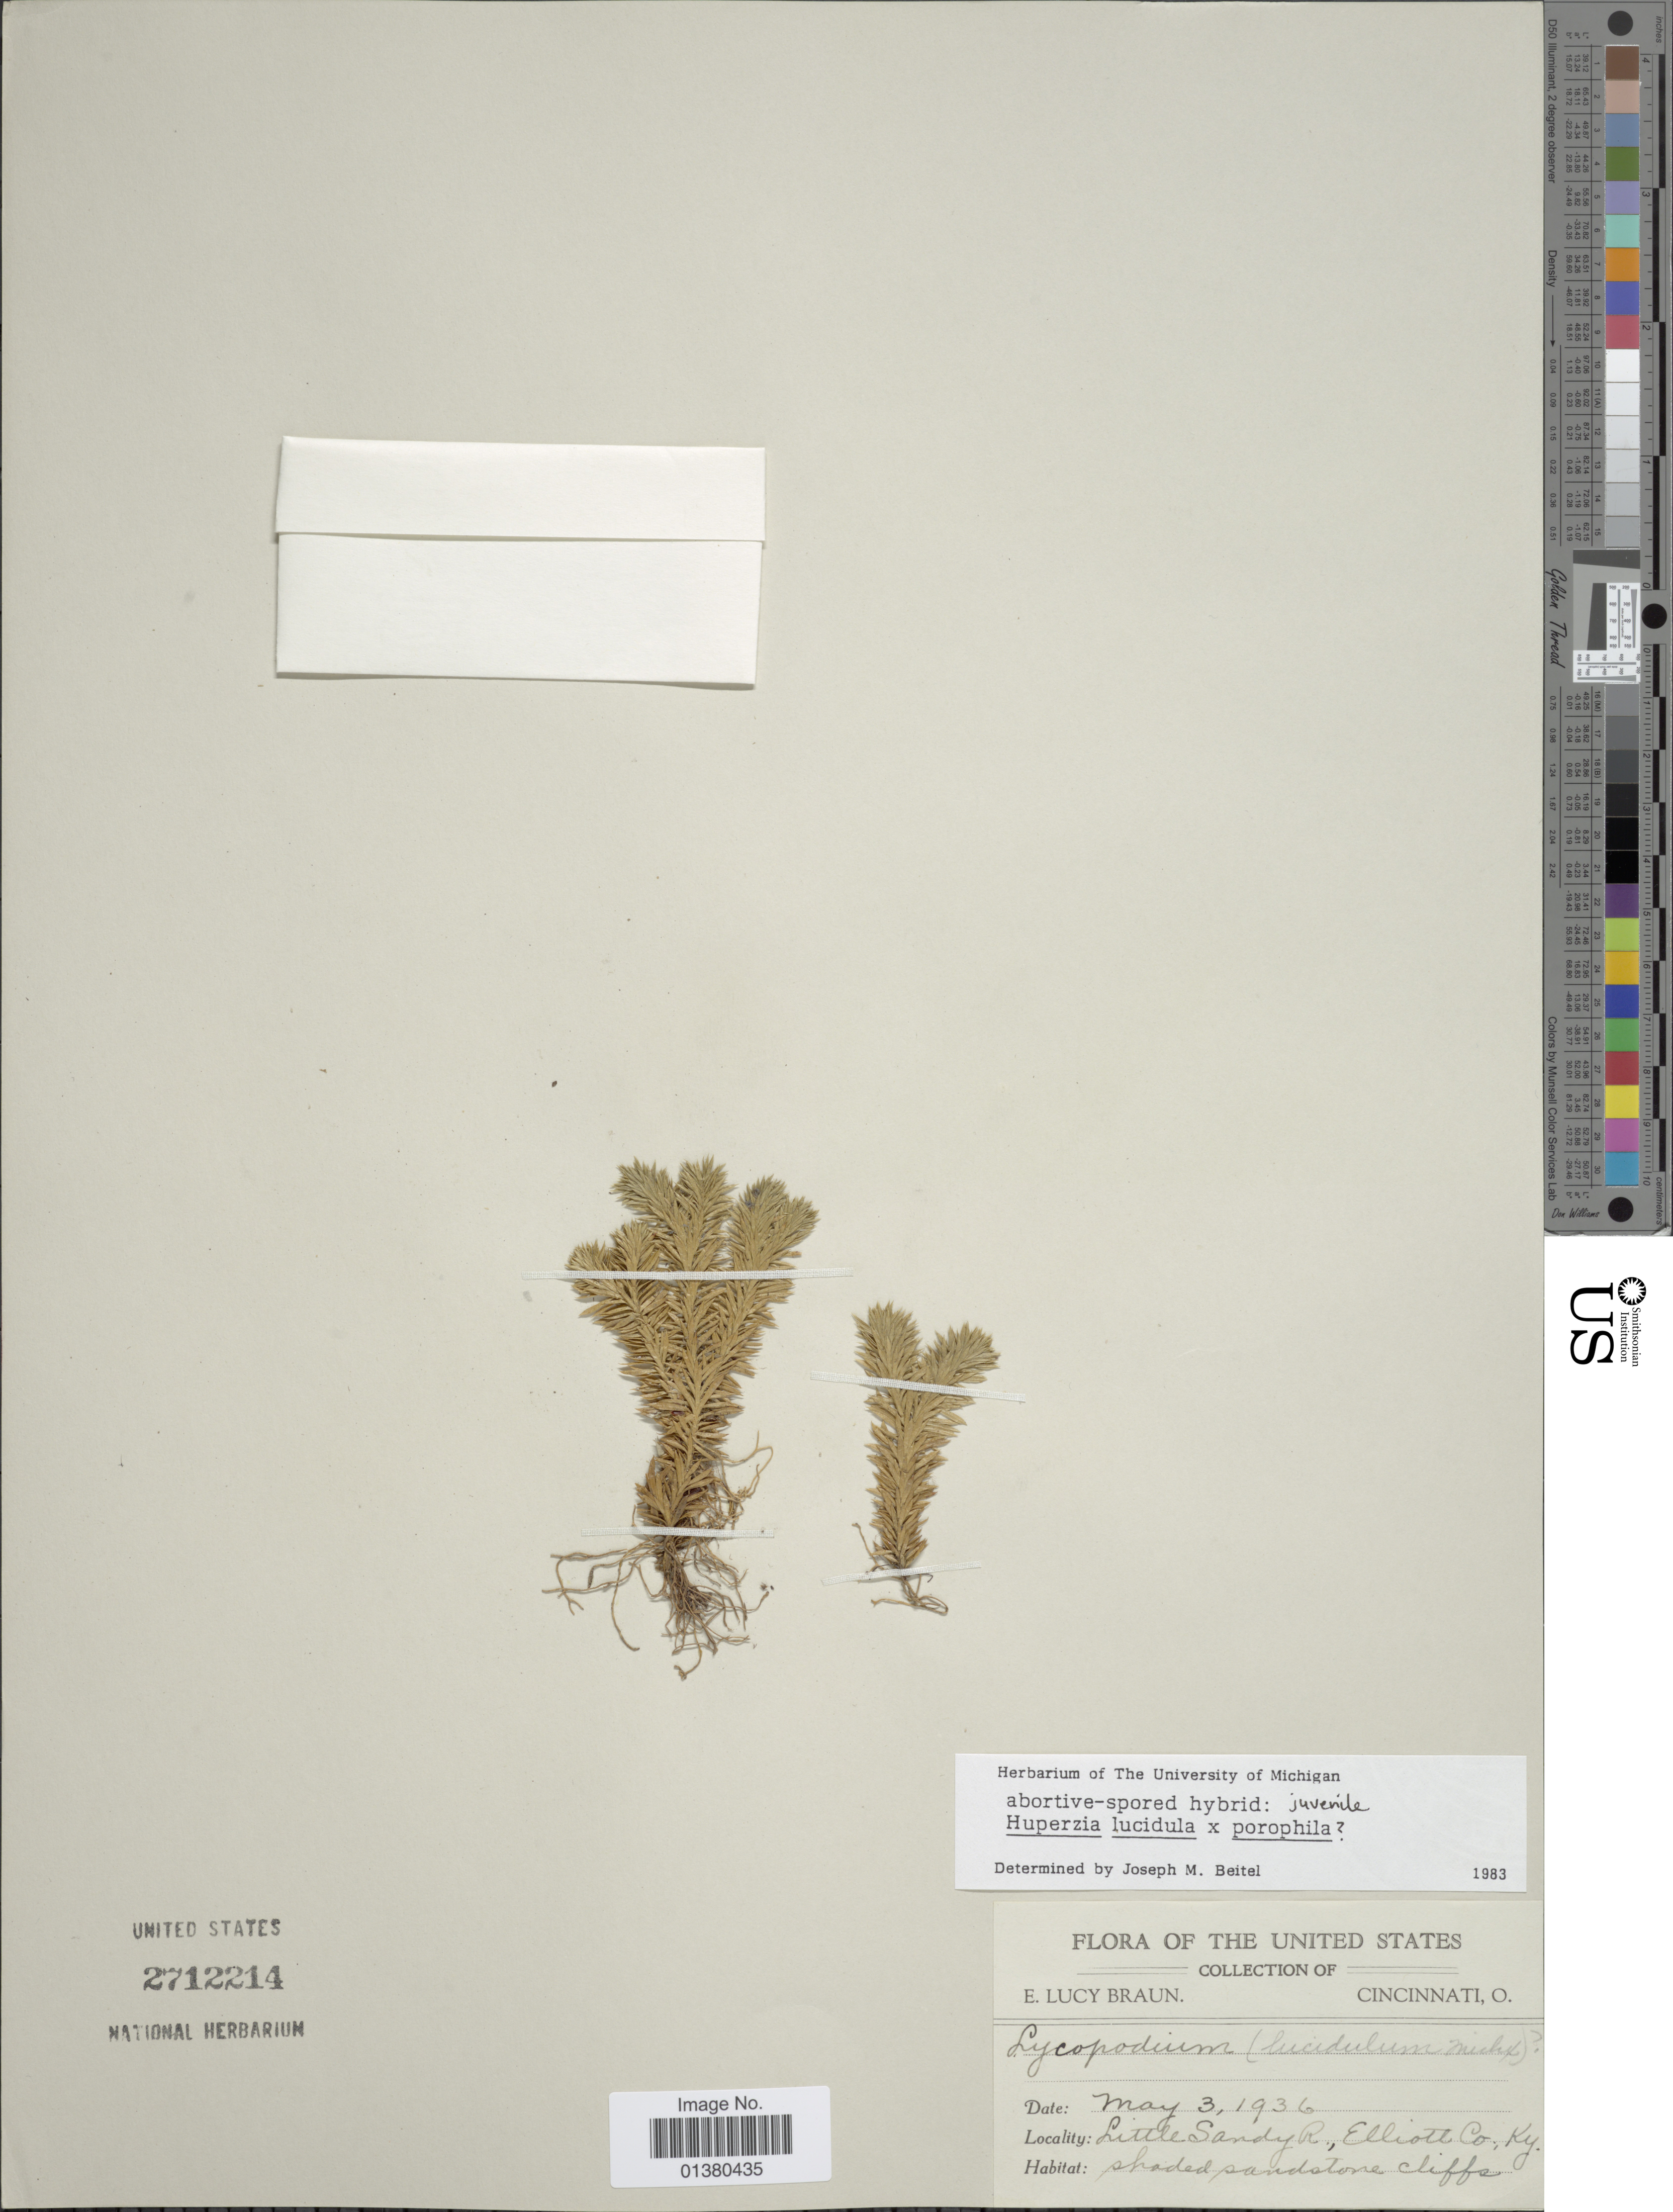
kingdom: Plantae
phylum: Tracheophyta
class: Lycopodiopsida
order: Lycopodiales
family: Lycopodiaceae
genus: Huperzia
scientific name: Huperzia lucidula x H. porophila (F.E. Lloyd & Underw.) Holub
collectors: E. L. Braun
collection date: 1936-05-03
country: United States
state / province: Kentucky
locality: Little Sandy R, Elliot Co.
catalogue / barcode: US 2712214